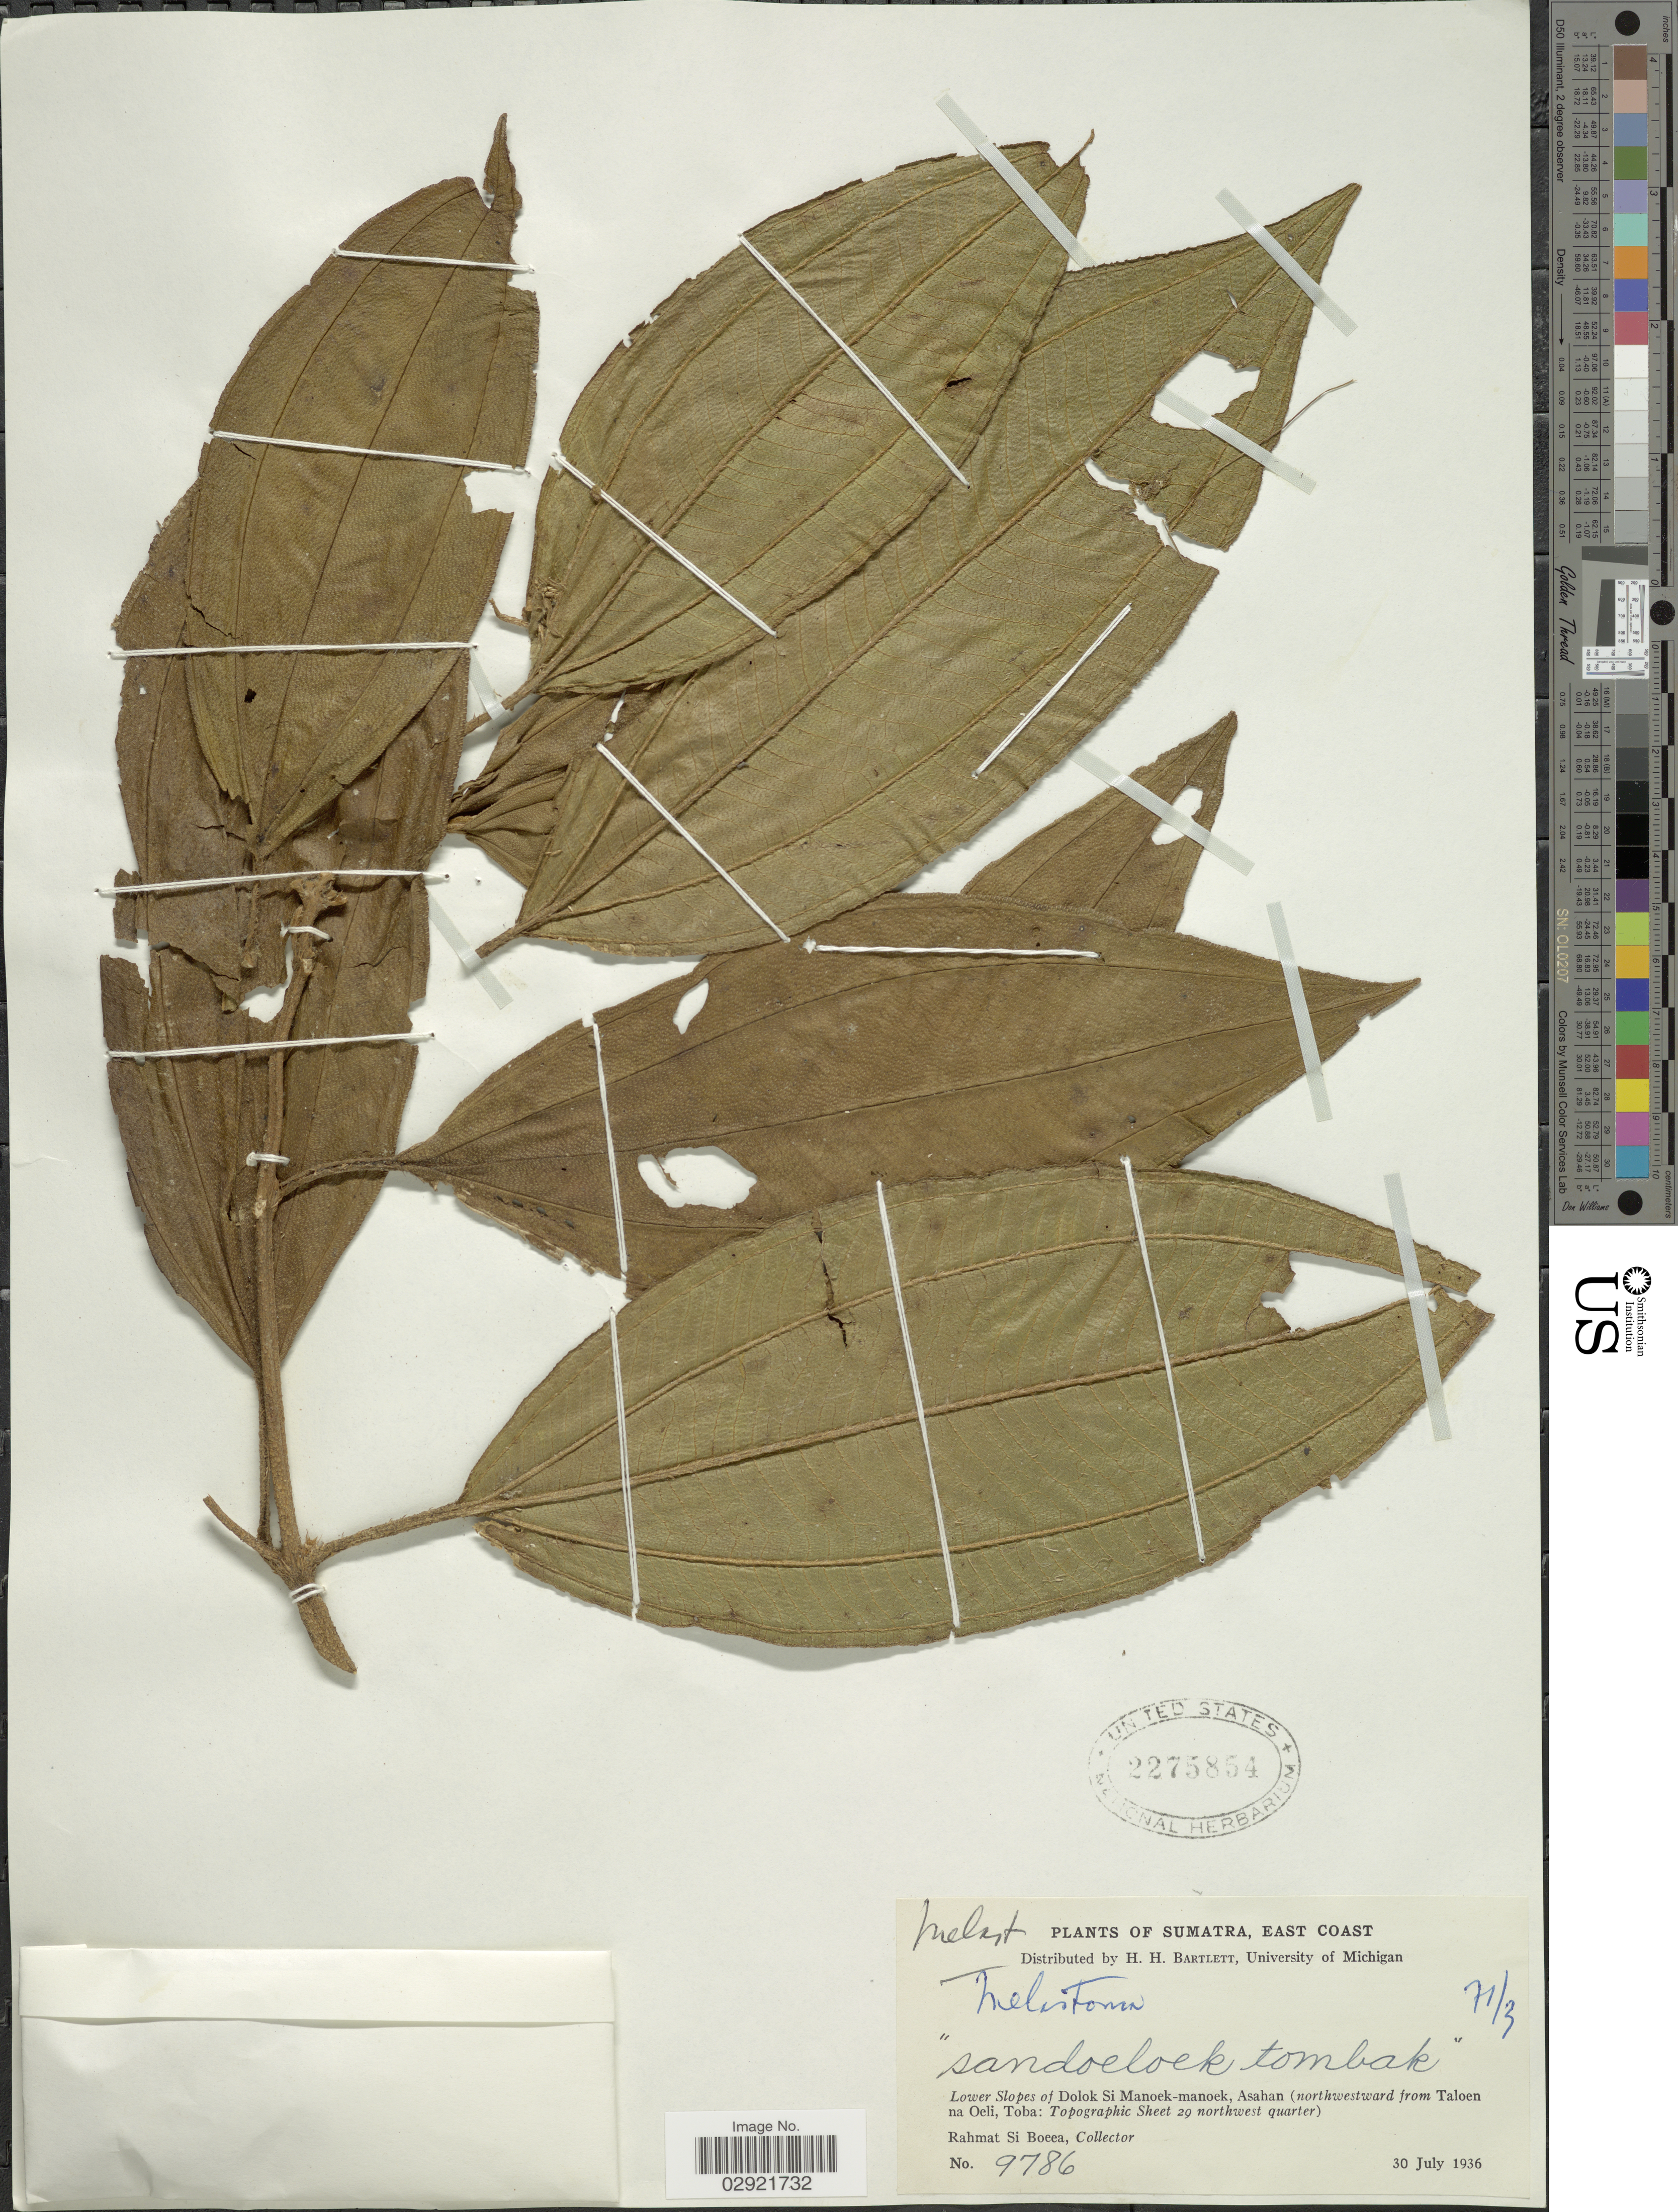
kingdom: Plantae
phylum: Tracheophyta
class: Magnoliopsida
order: Myrtales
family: Melastomataceae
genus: Melastoma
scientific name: Melastoma sp.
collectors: Rahmat Si Boeea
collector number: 9786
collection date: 1936-07-30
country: Indonesia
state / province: Sumatra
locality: East Coast. Lower slopes of Dolok Si Manoek-manoek, Asahan (northwestward from Taloen na Oeli, Toba: Topographic Sheet 29 northwest quarter).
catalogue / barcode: US 2275854